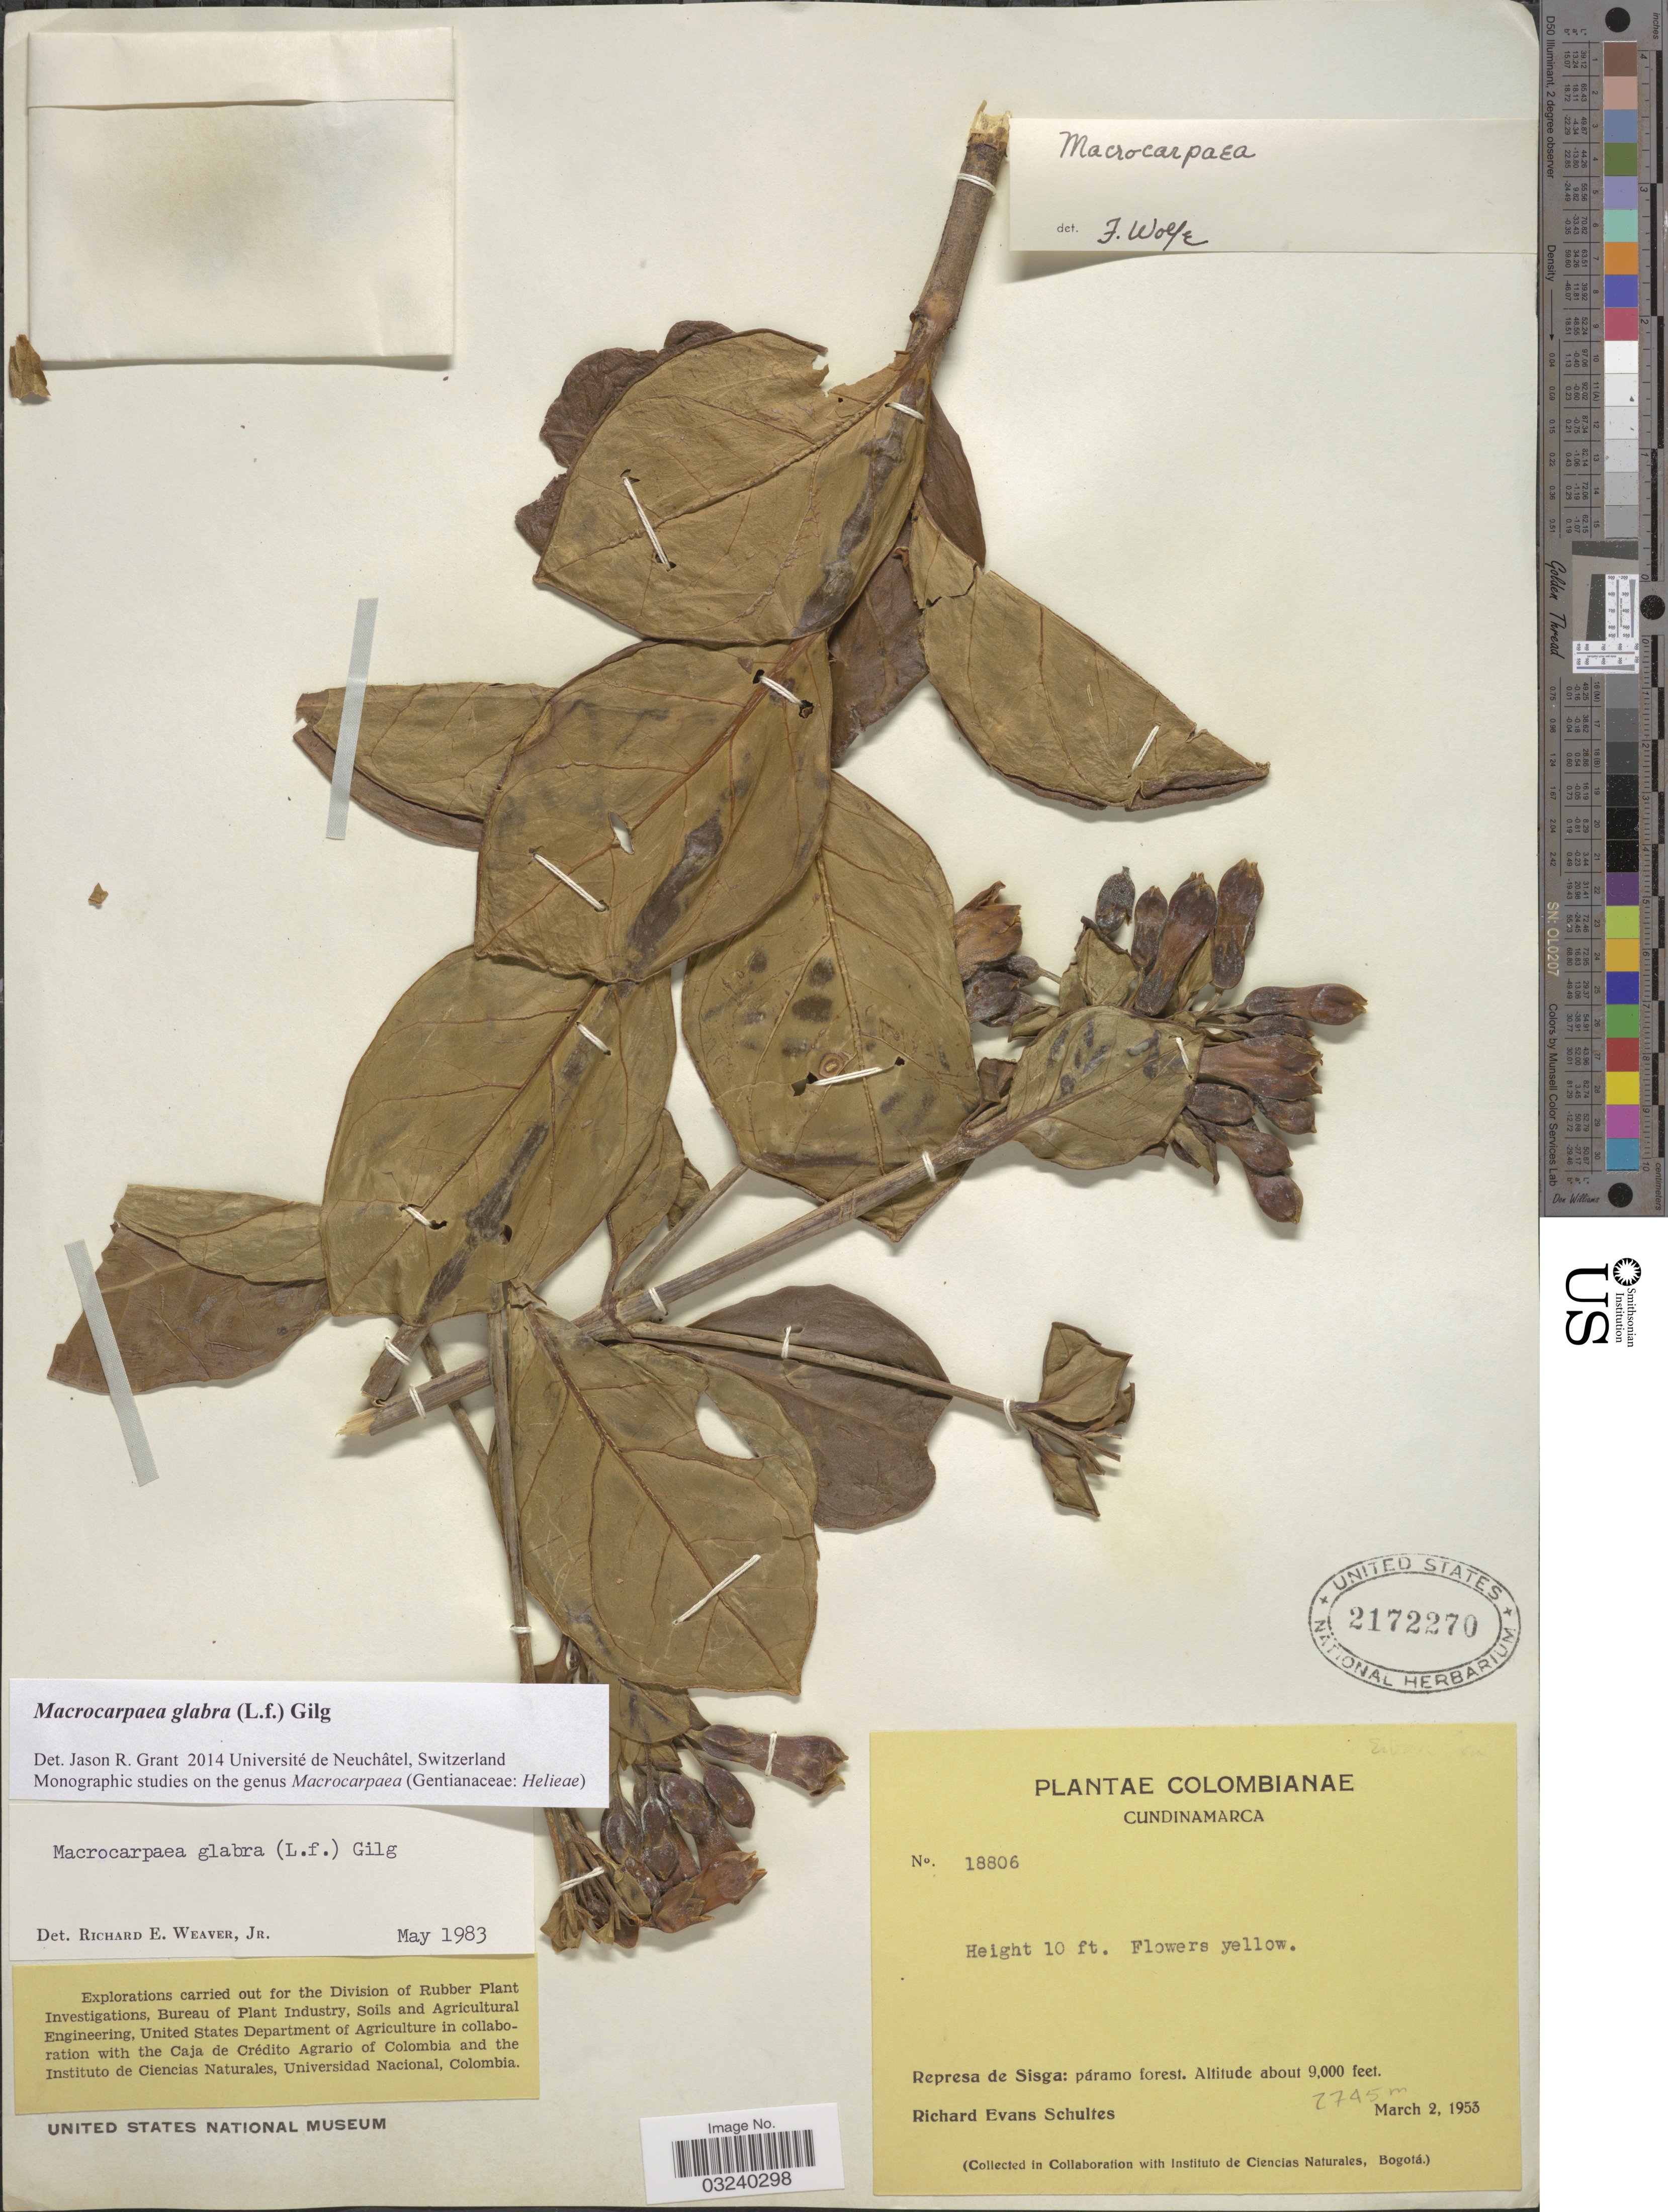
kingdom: Plantae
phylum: Tracheophyta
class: Magnoliopsida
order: Gentianales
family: Gentianaceae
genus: Macrocarpaea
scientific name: Macrocarpaea glabra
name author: (L. f.) Gilg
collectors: R. E. Schultes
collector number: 18806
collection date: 1953-03-02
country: Colombia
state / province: Cundinamarca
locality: Represa de Sisga: páramo forest.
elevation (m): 2743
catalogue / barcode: US 2172270